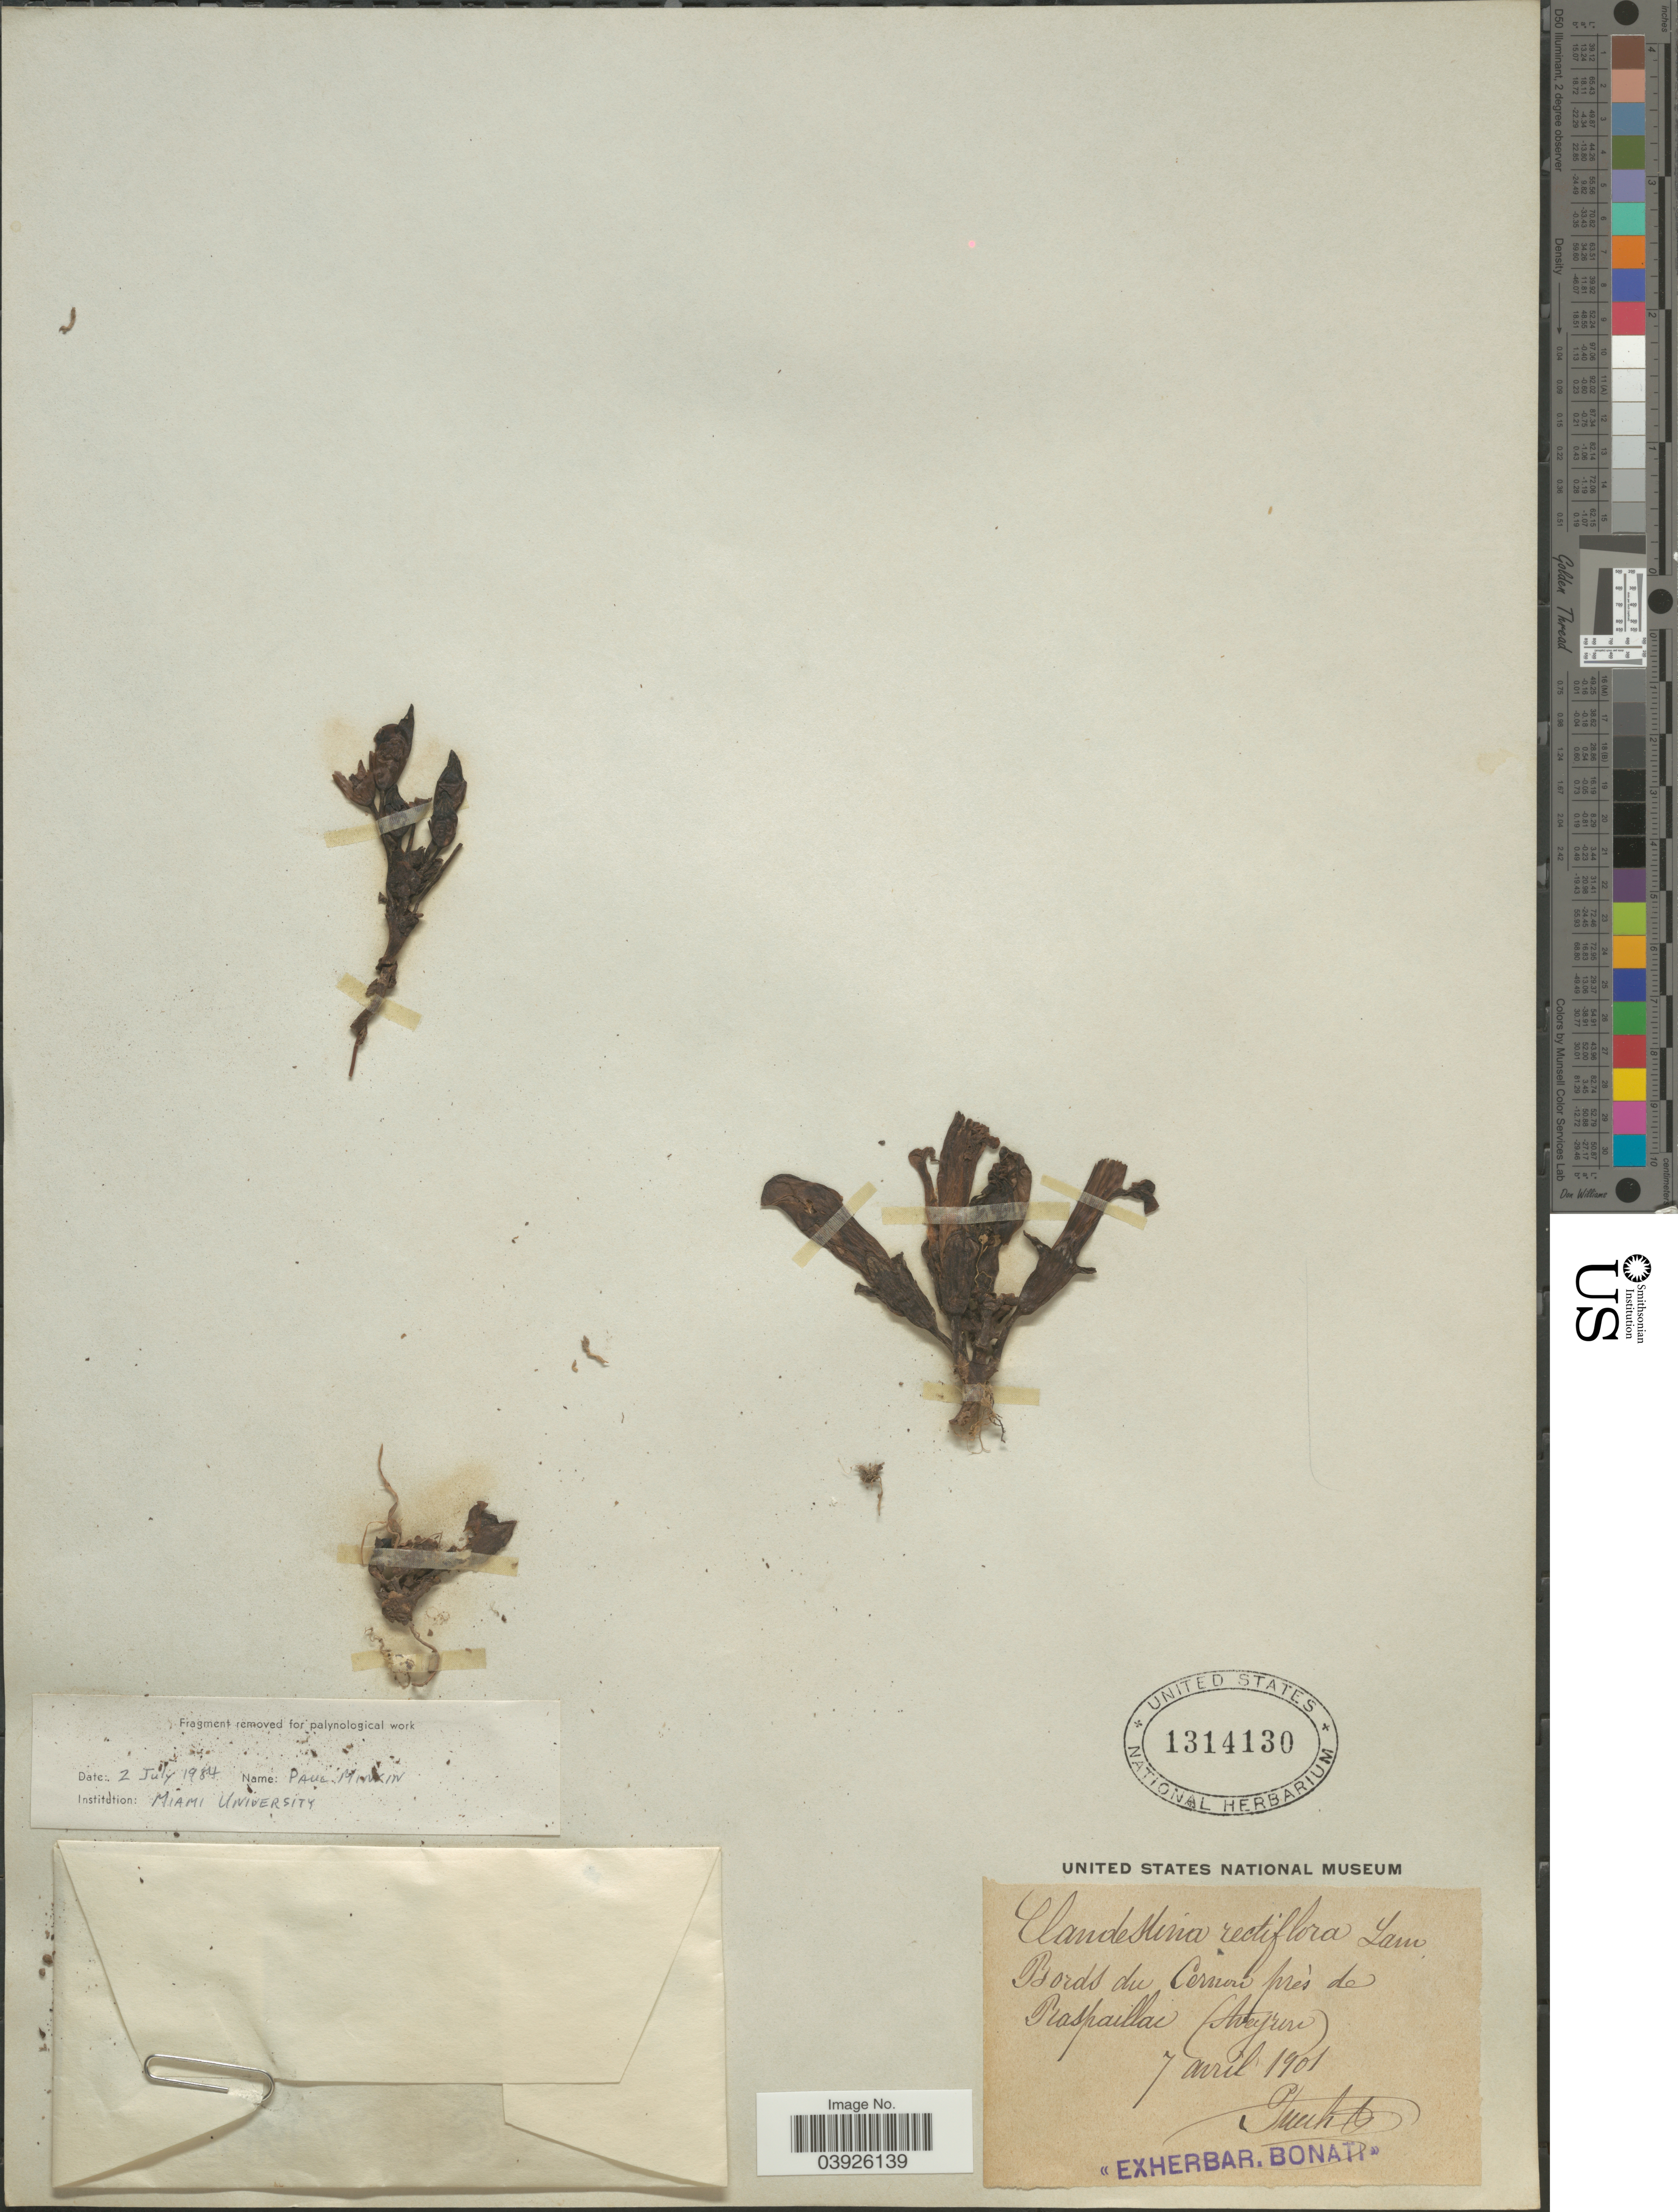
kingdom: Plantae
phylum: Tracheophyta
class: Magnoliopsida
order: Lamiales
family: Orobanchaceae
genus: Lathraea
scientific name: Lathraea clandestina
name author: L.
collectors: Puech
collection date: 1901-04-07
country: France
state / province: Occitanie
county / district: Aveyron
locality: Bords du Cernon près de Raspaillac (Aveyron).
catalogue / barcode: US 1314130